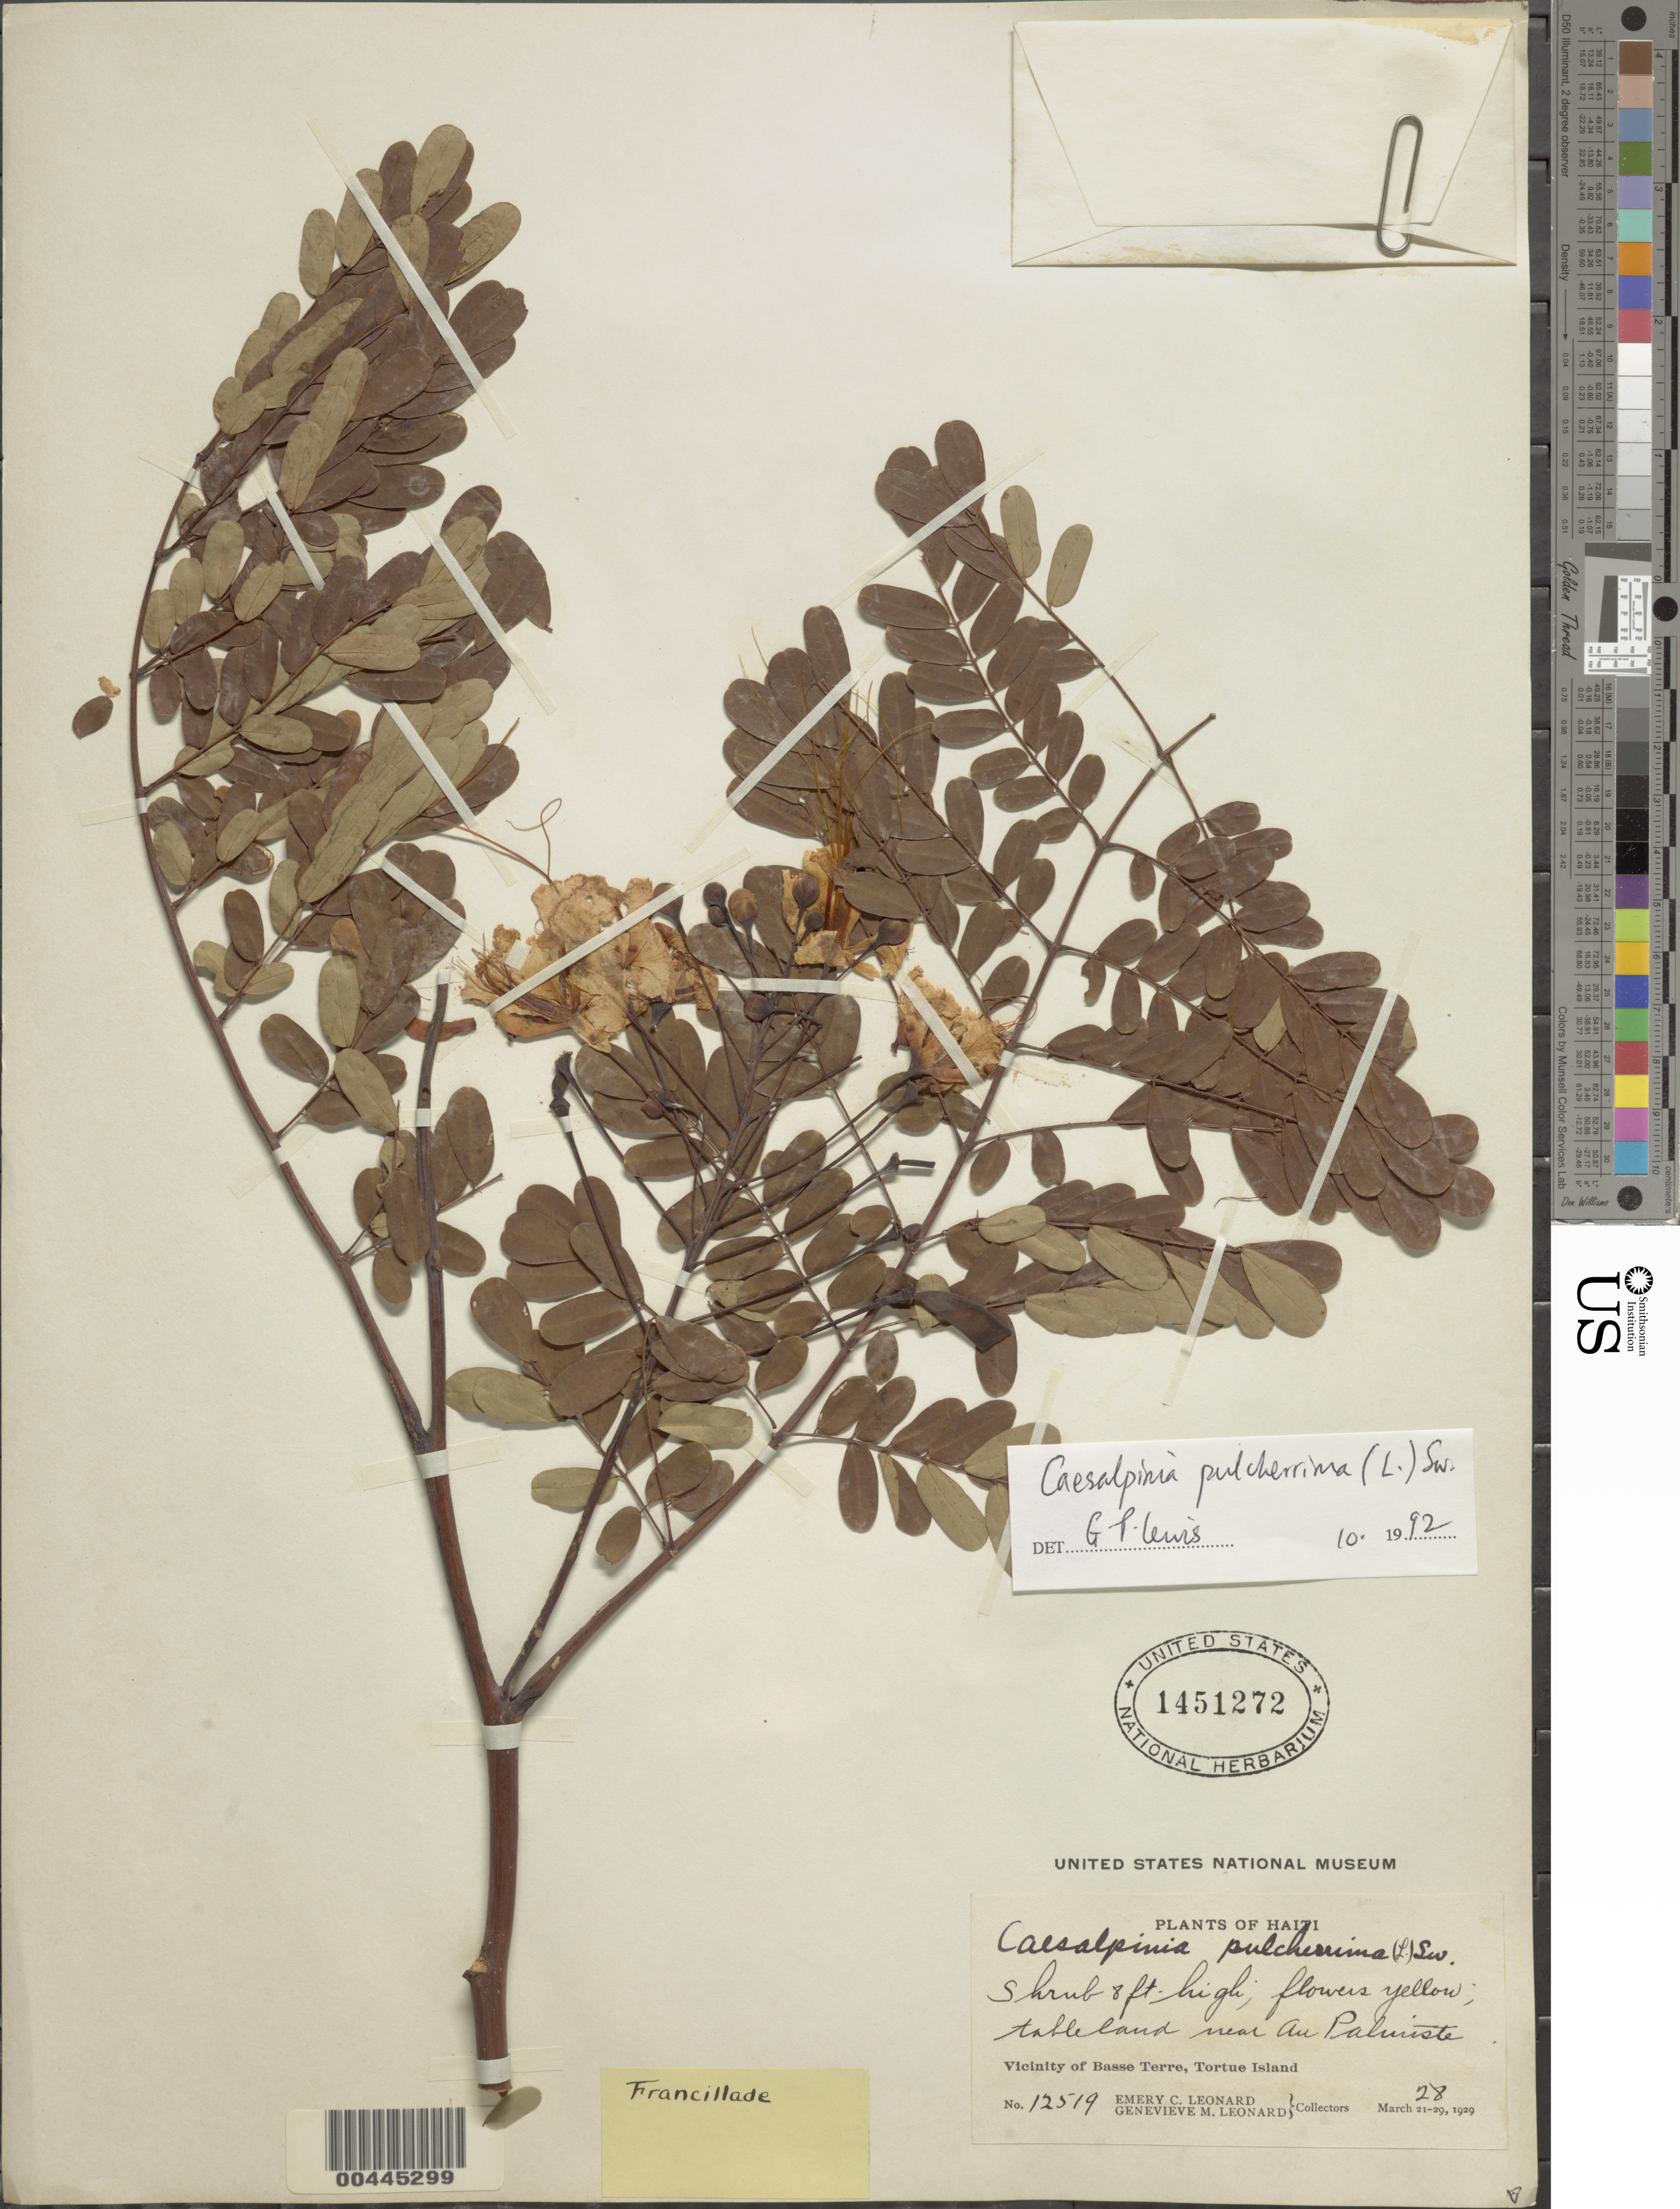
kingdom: Plantae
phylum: Tracheophyta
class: Magnoliopsida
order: Fabales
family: Fabaceae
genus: Caesalpinia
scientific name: Caesalpinia pulcherrima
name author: (L.) Sw.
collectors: E. C. Leonard & G. M. Leonard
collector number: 12519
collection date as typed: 28 Mar 1929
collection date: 1929-03-28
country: Antigua and Barbuda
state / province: Saint Philip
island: Antigua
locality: Long Lane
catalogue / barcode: US 1451272